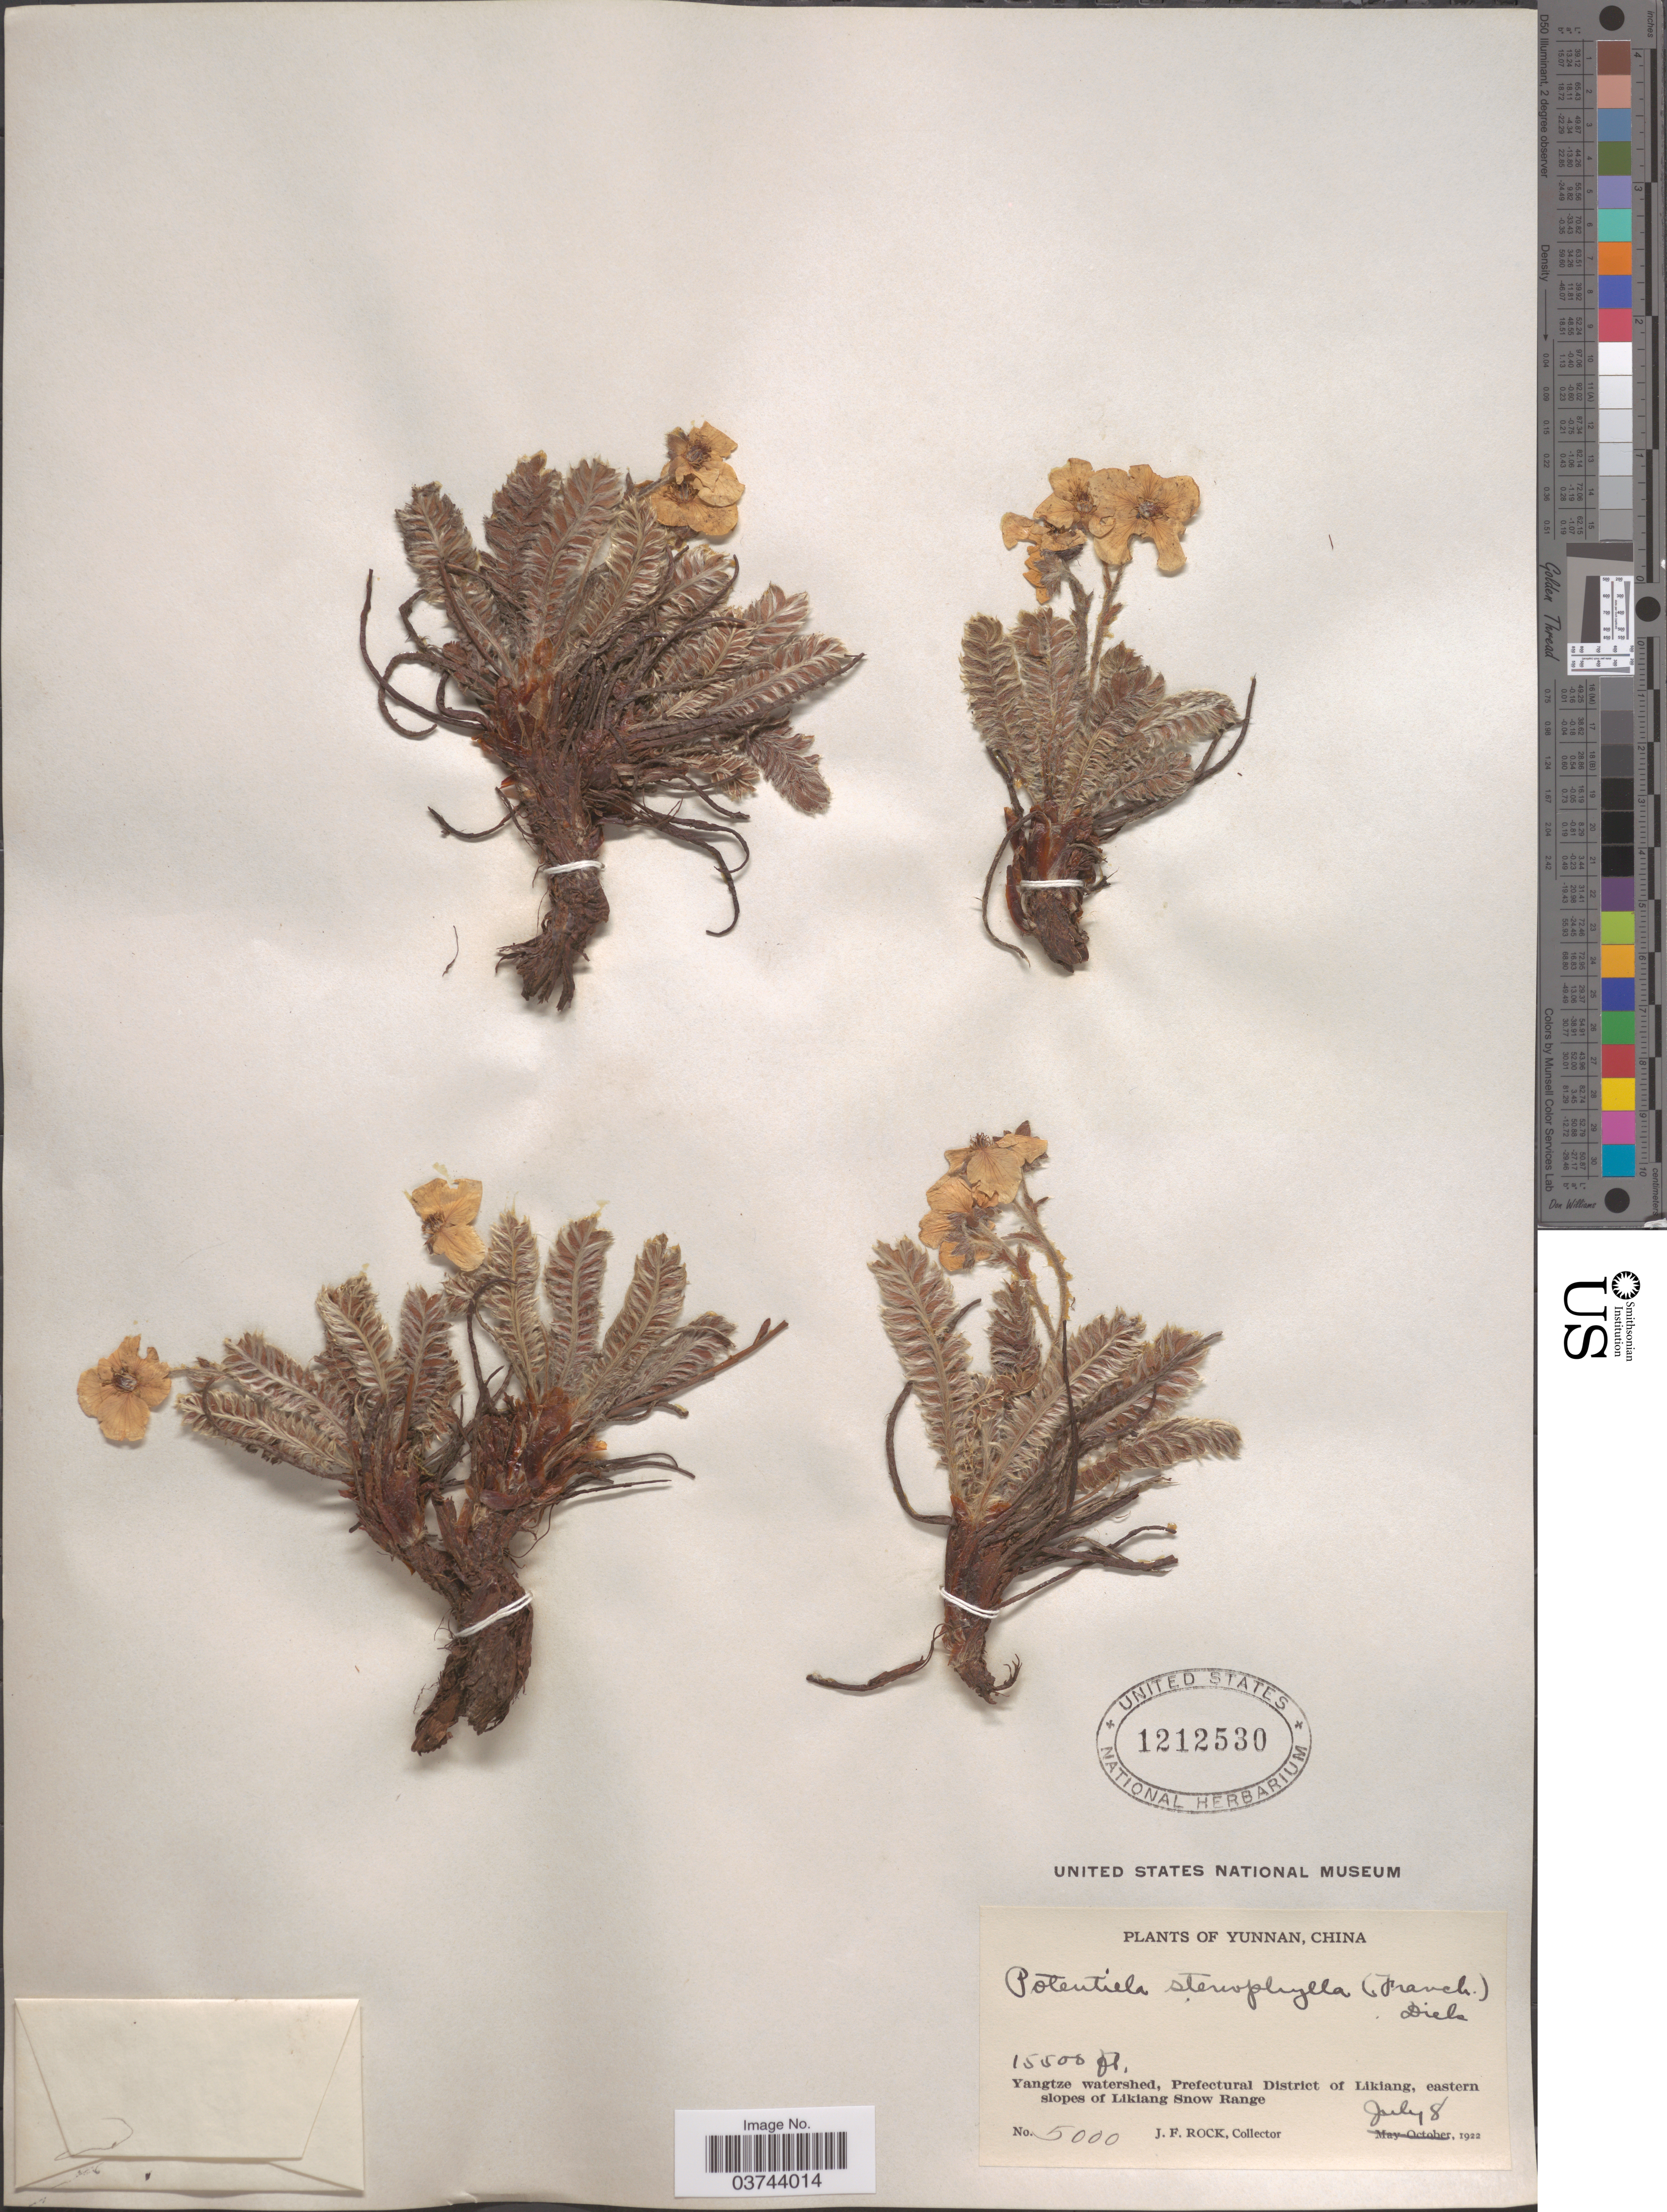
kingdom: Plantae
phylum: Tracheophyta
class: Magnoliopsida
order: Rosales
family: Rosaceae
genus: Potentilla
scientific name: Potentilla stenophylla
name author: (Franch.) Diels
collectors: J. Rock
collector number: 5000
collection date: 1922-07-08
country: China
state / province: Yunnan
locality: Yangtze watershed, Prefectural District of Likiang, eastern slopes of Likiang Snow Range.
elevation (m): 4724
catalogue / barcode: US 1212530